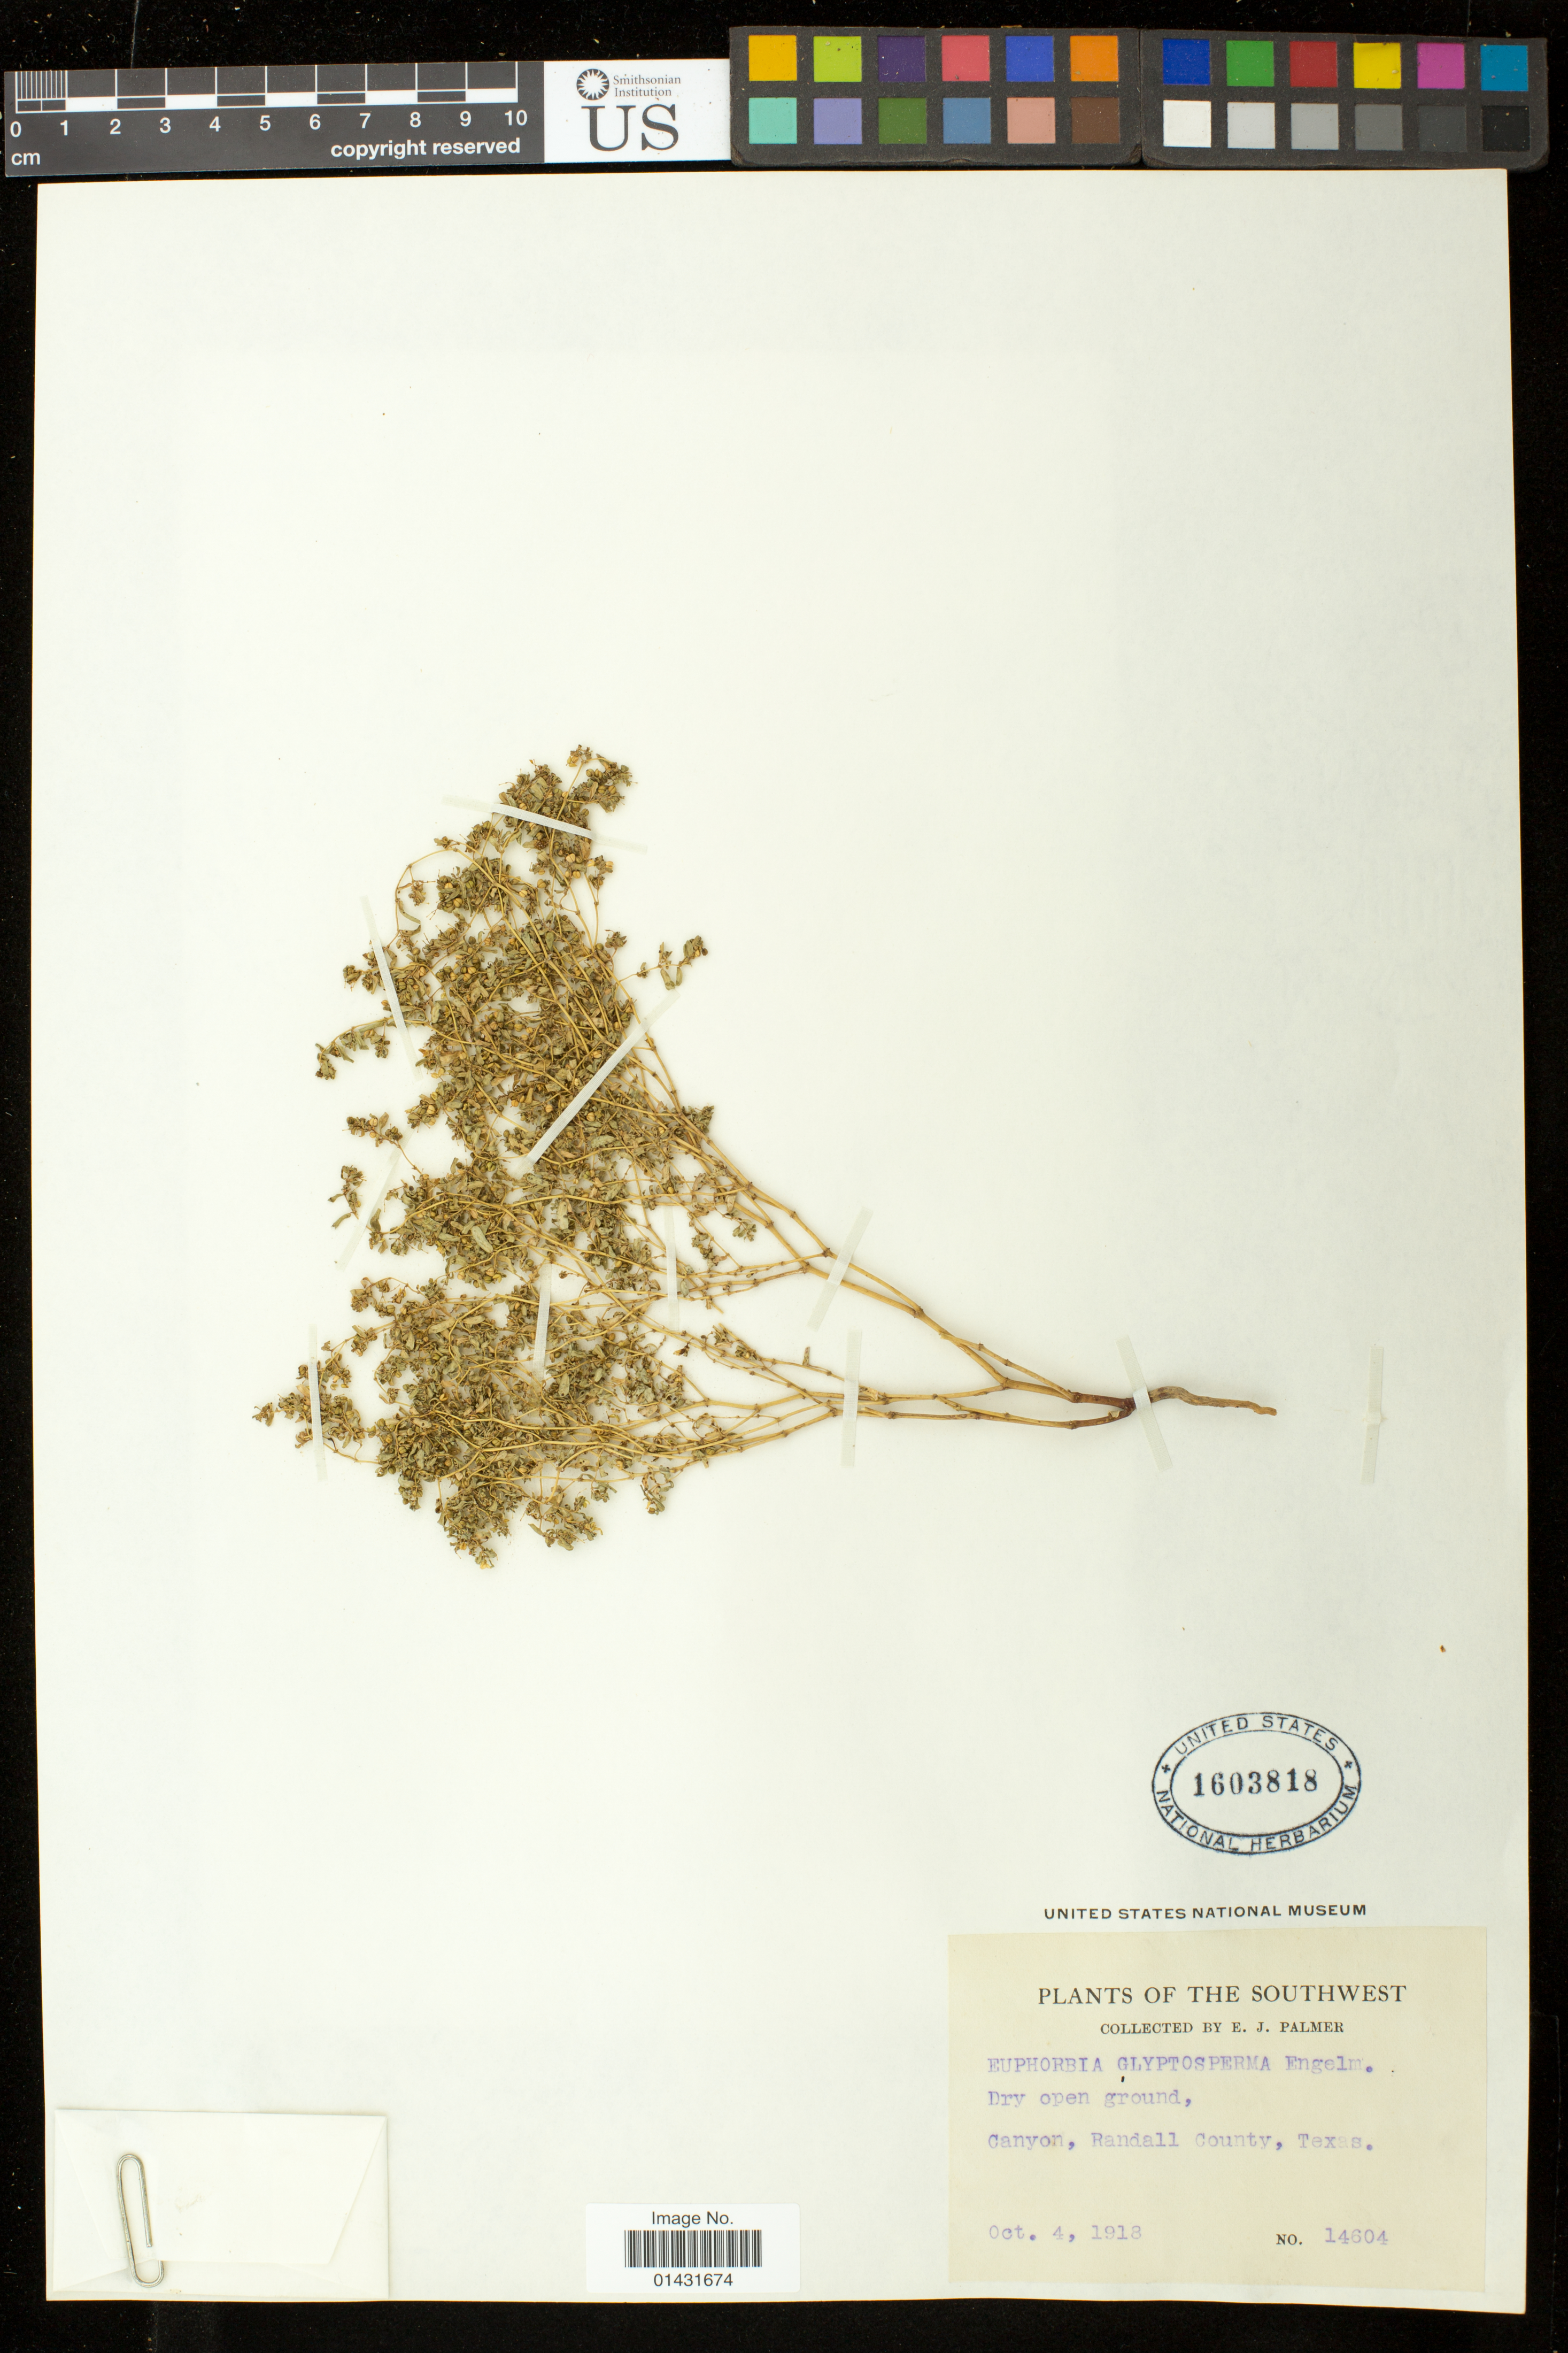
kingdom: Plantae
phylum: Tracheophyta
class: Magnoliopsida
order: Malpighiales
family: Euphorbiaceae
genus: Euphorbia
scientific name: Euphorbia glyptosperma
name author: Engelm.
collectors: E. J. Palmer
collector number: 14604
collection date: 1918-10-04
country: United States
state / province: Texas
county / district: Randall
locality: Canyon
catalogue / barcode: US 1603818